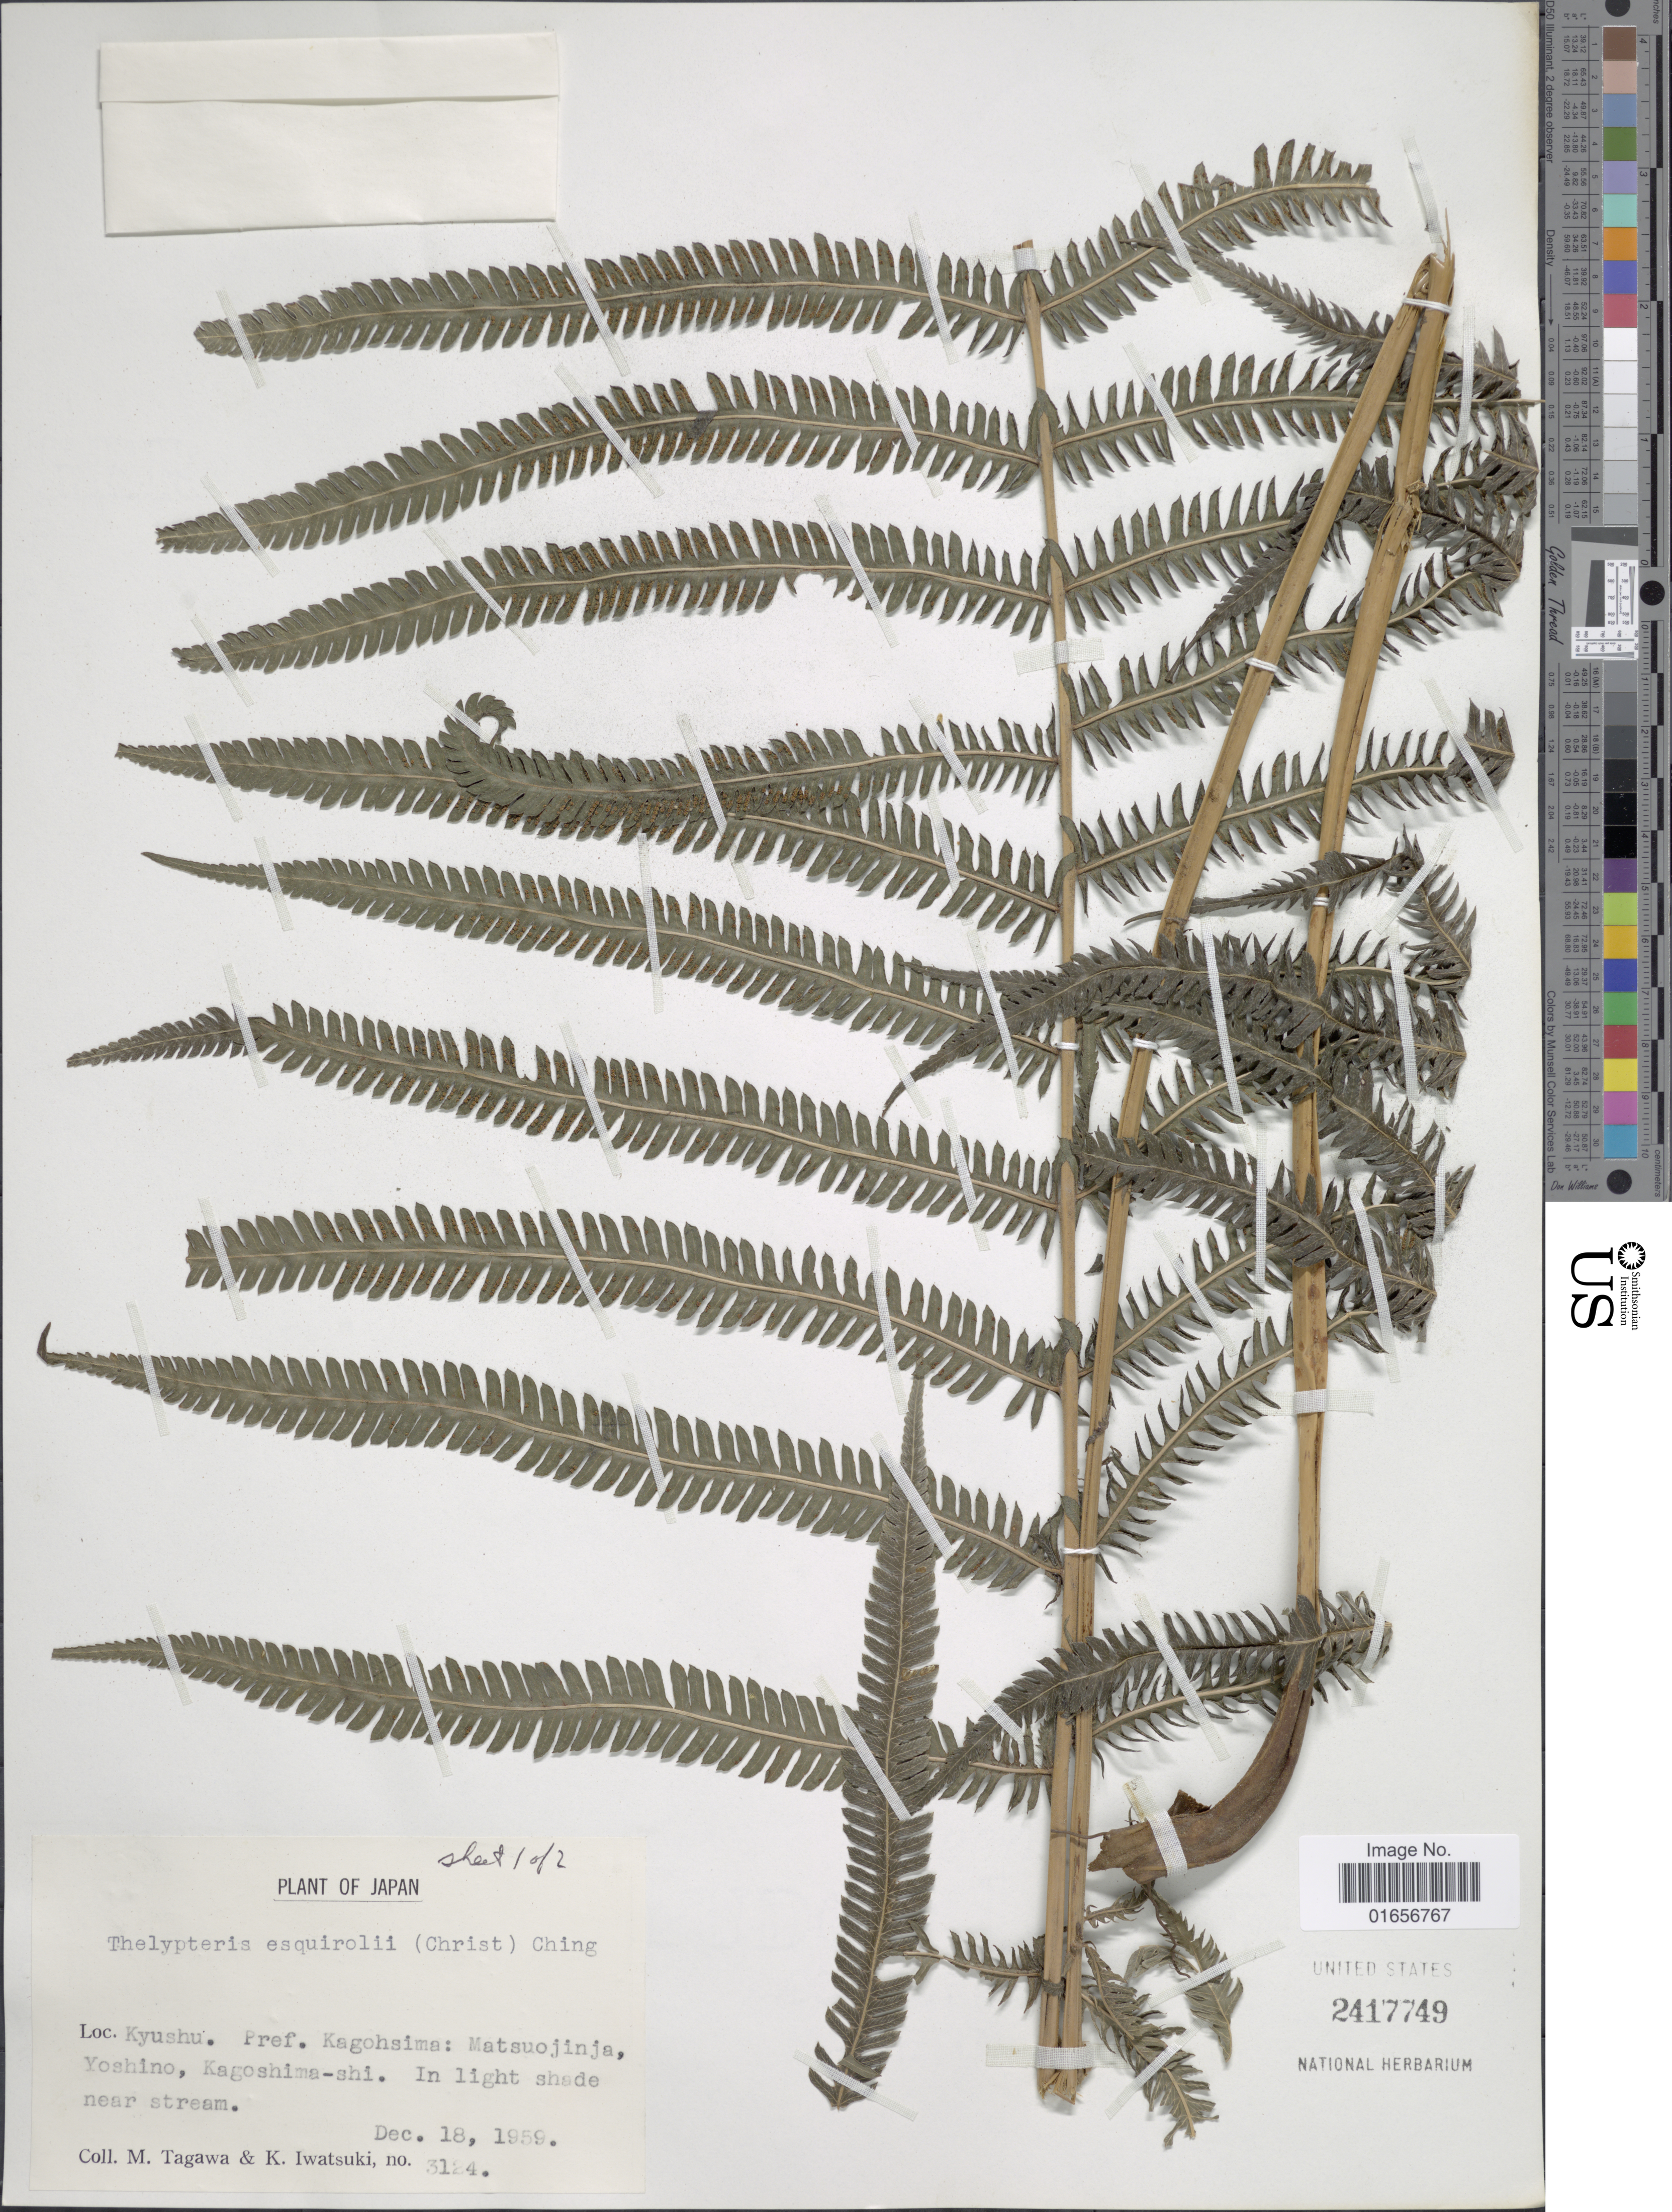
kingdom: Plantae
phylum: Tracheophyta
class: Polypodiopsida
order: Polypodiales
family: Thelypteridaceae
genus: Pseudocyclosorus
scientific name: Pseudocyclosorus esquirolii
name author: (Christ) Ching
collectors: M. Tagawa & K. Iwatsuki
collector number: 3124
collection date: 1959-12-18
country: Japan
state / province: Kagosima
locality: Kyushu: Matsuojinja, Yoshina, Kagoshima- shi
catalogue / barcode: US 2417749